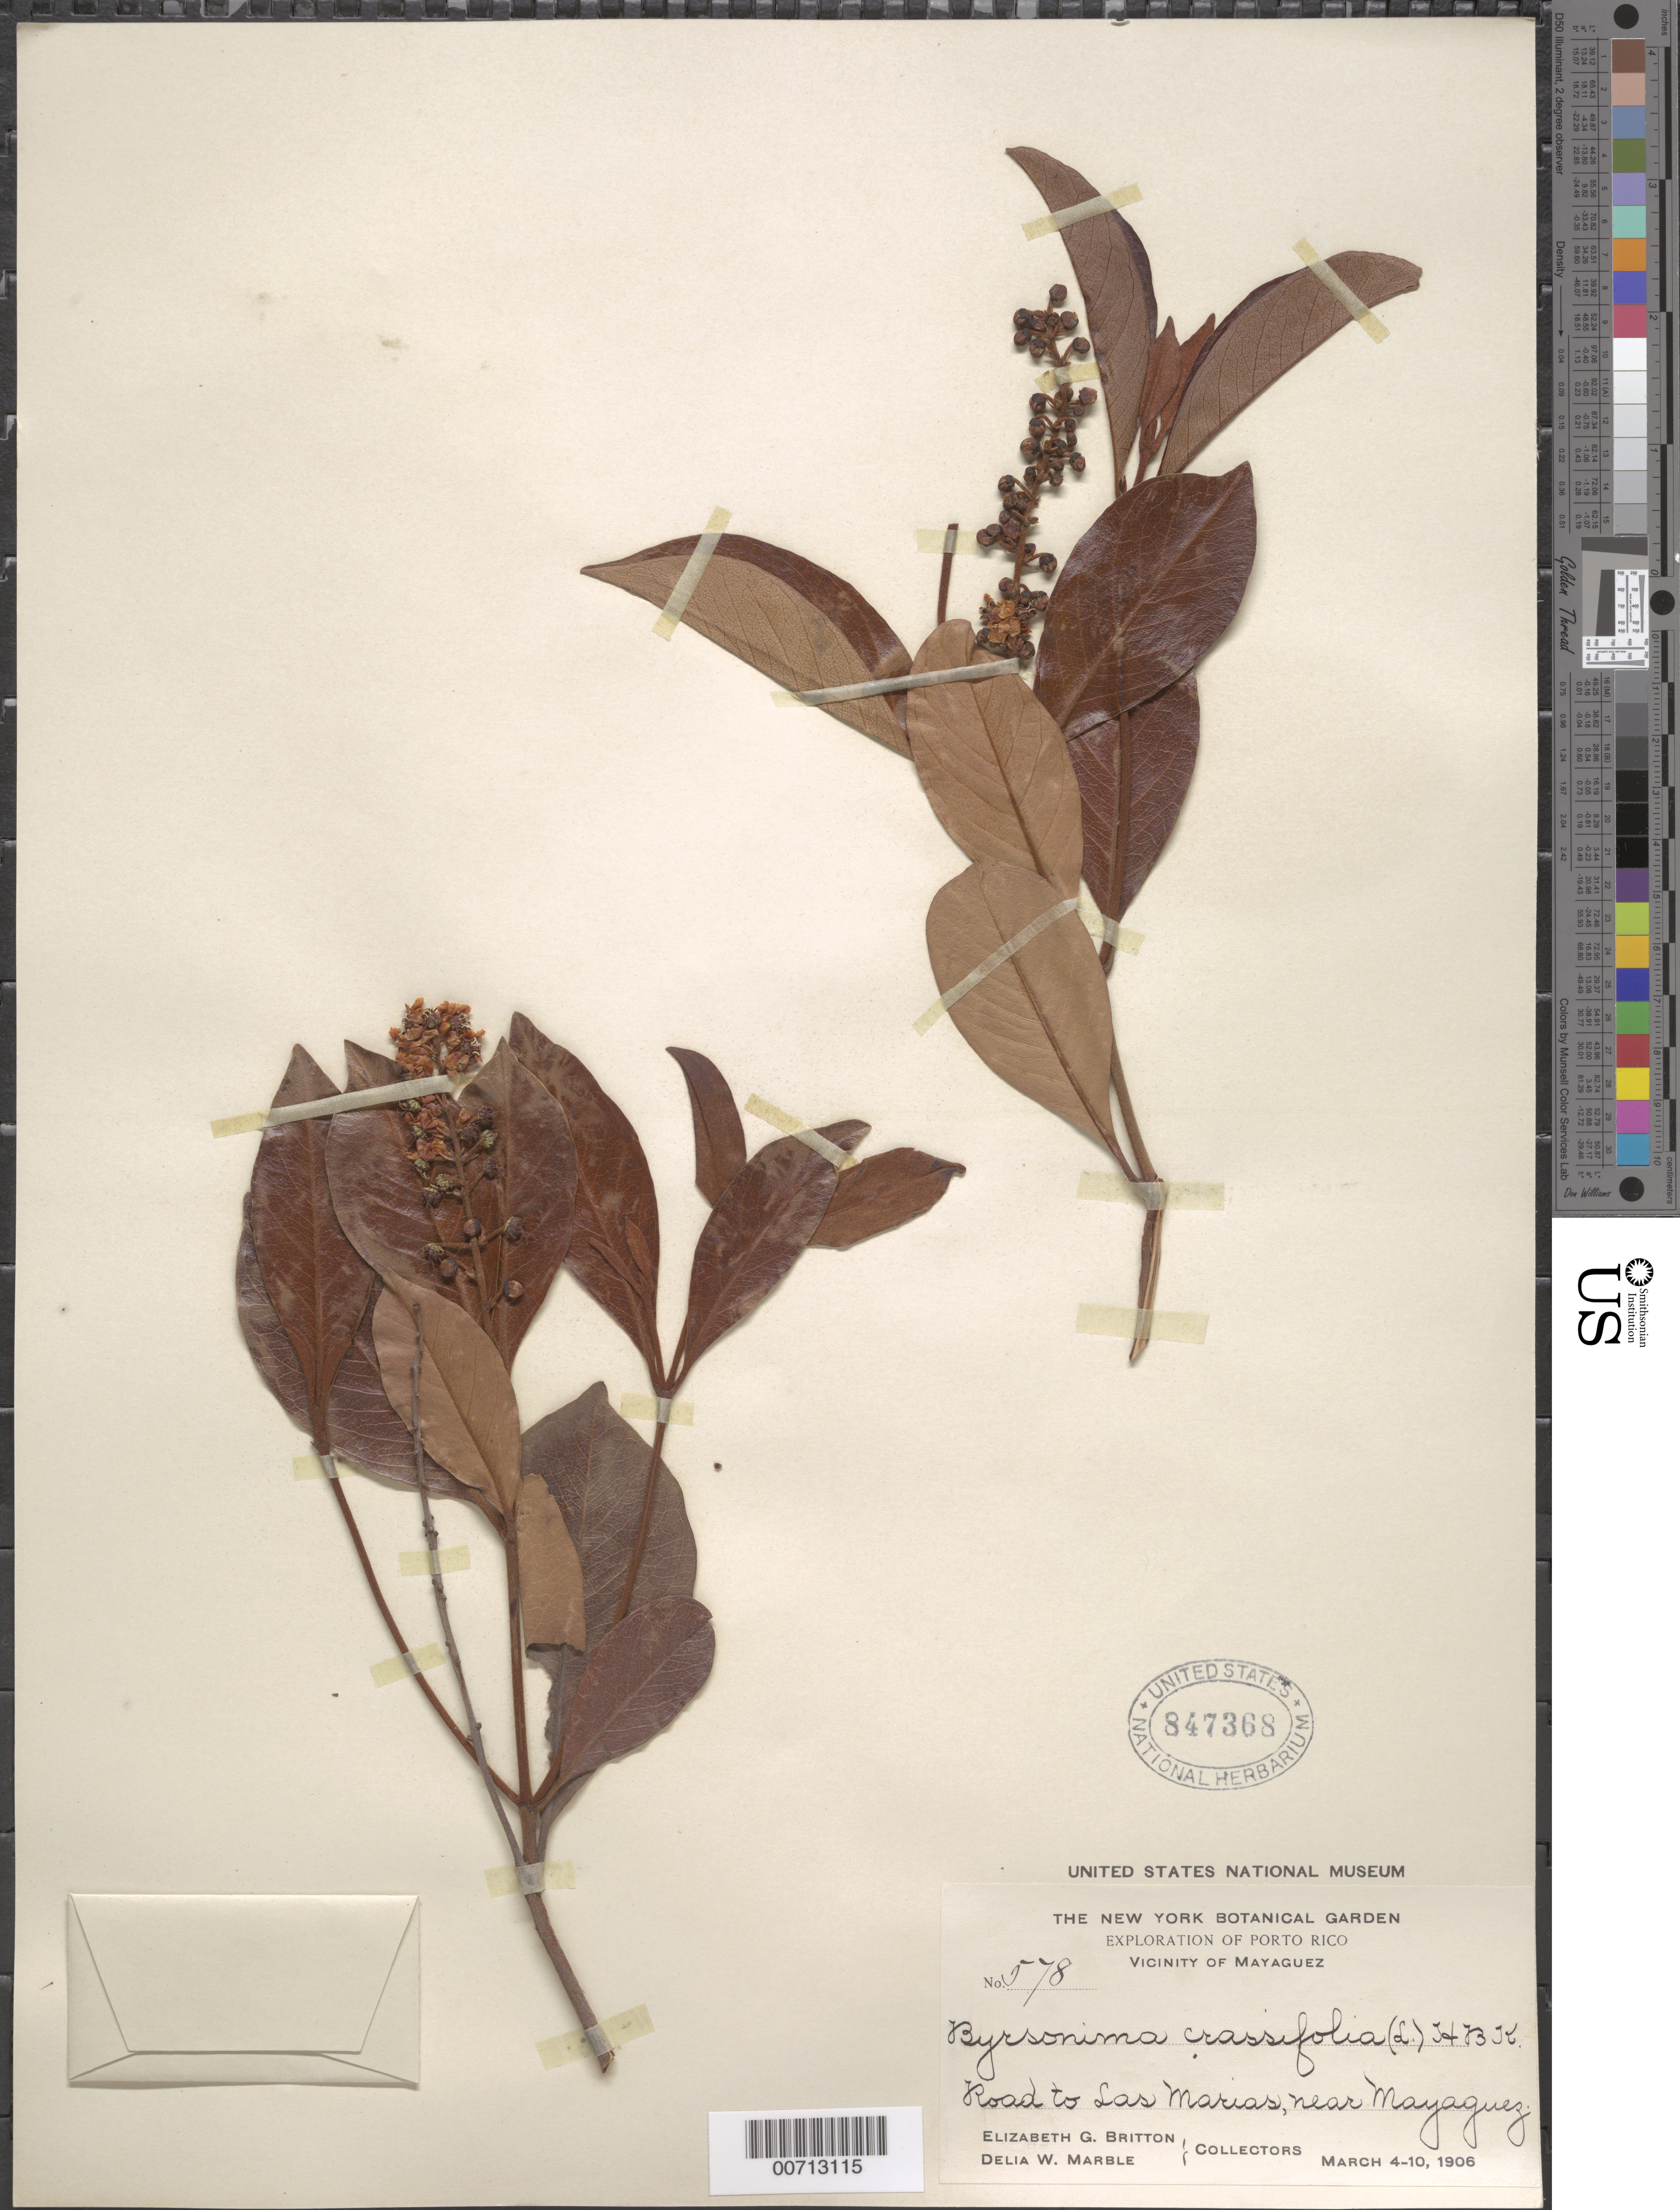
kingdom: Plantae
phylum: Tracheophyta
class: Magnoliopsida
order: Malpighiales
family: Malpighiaceae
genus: Byrsonima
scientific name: Byrsonima crassifolia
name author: (L.) Kunth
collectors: E. G. Britton & D. W. Marble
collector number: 578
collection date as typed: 04 Mar 1906 to 10 Mar 1906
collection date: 1906-03-04/1906-03-10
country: Puerto Rico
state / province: Mayaguez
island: Greater Antilles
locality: Las Marias, Rd to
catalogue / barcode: US 847368